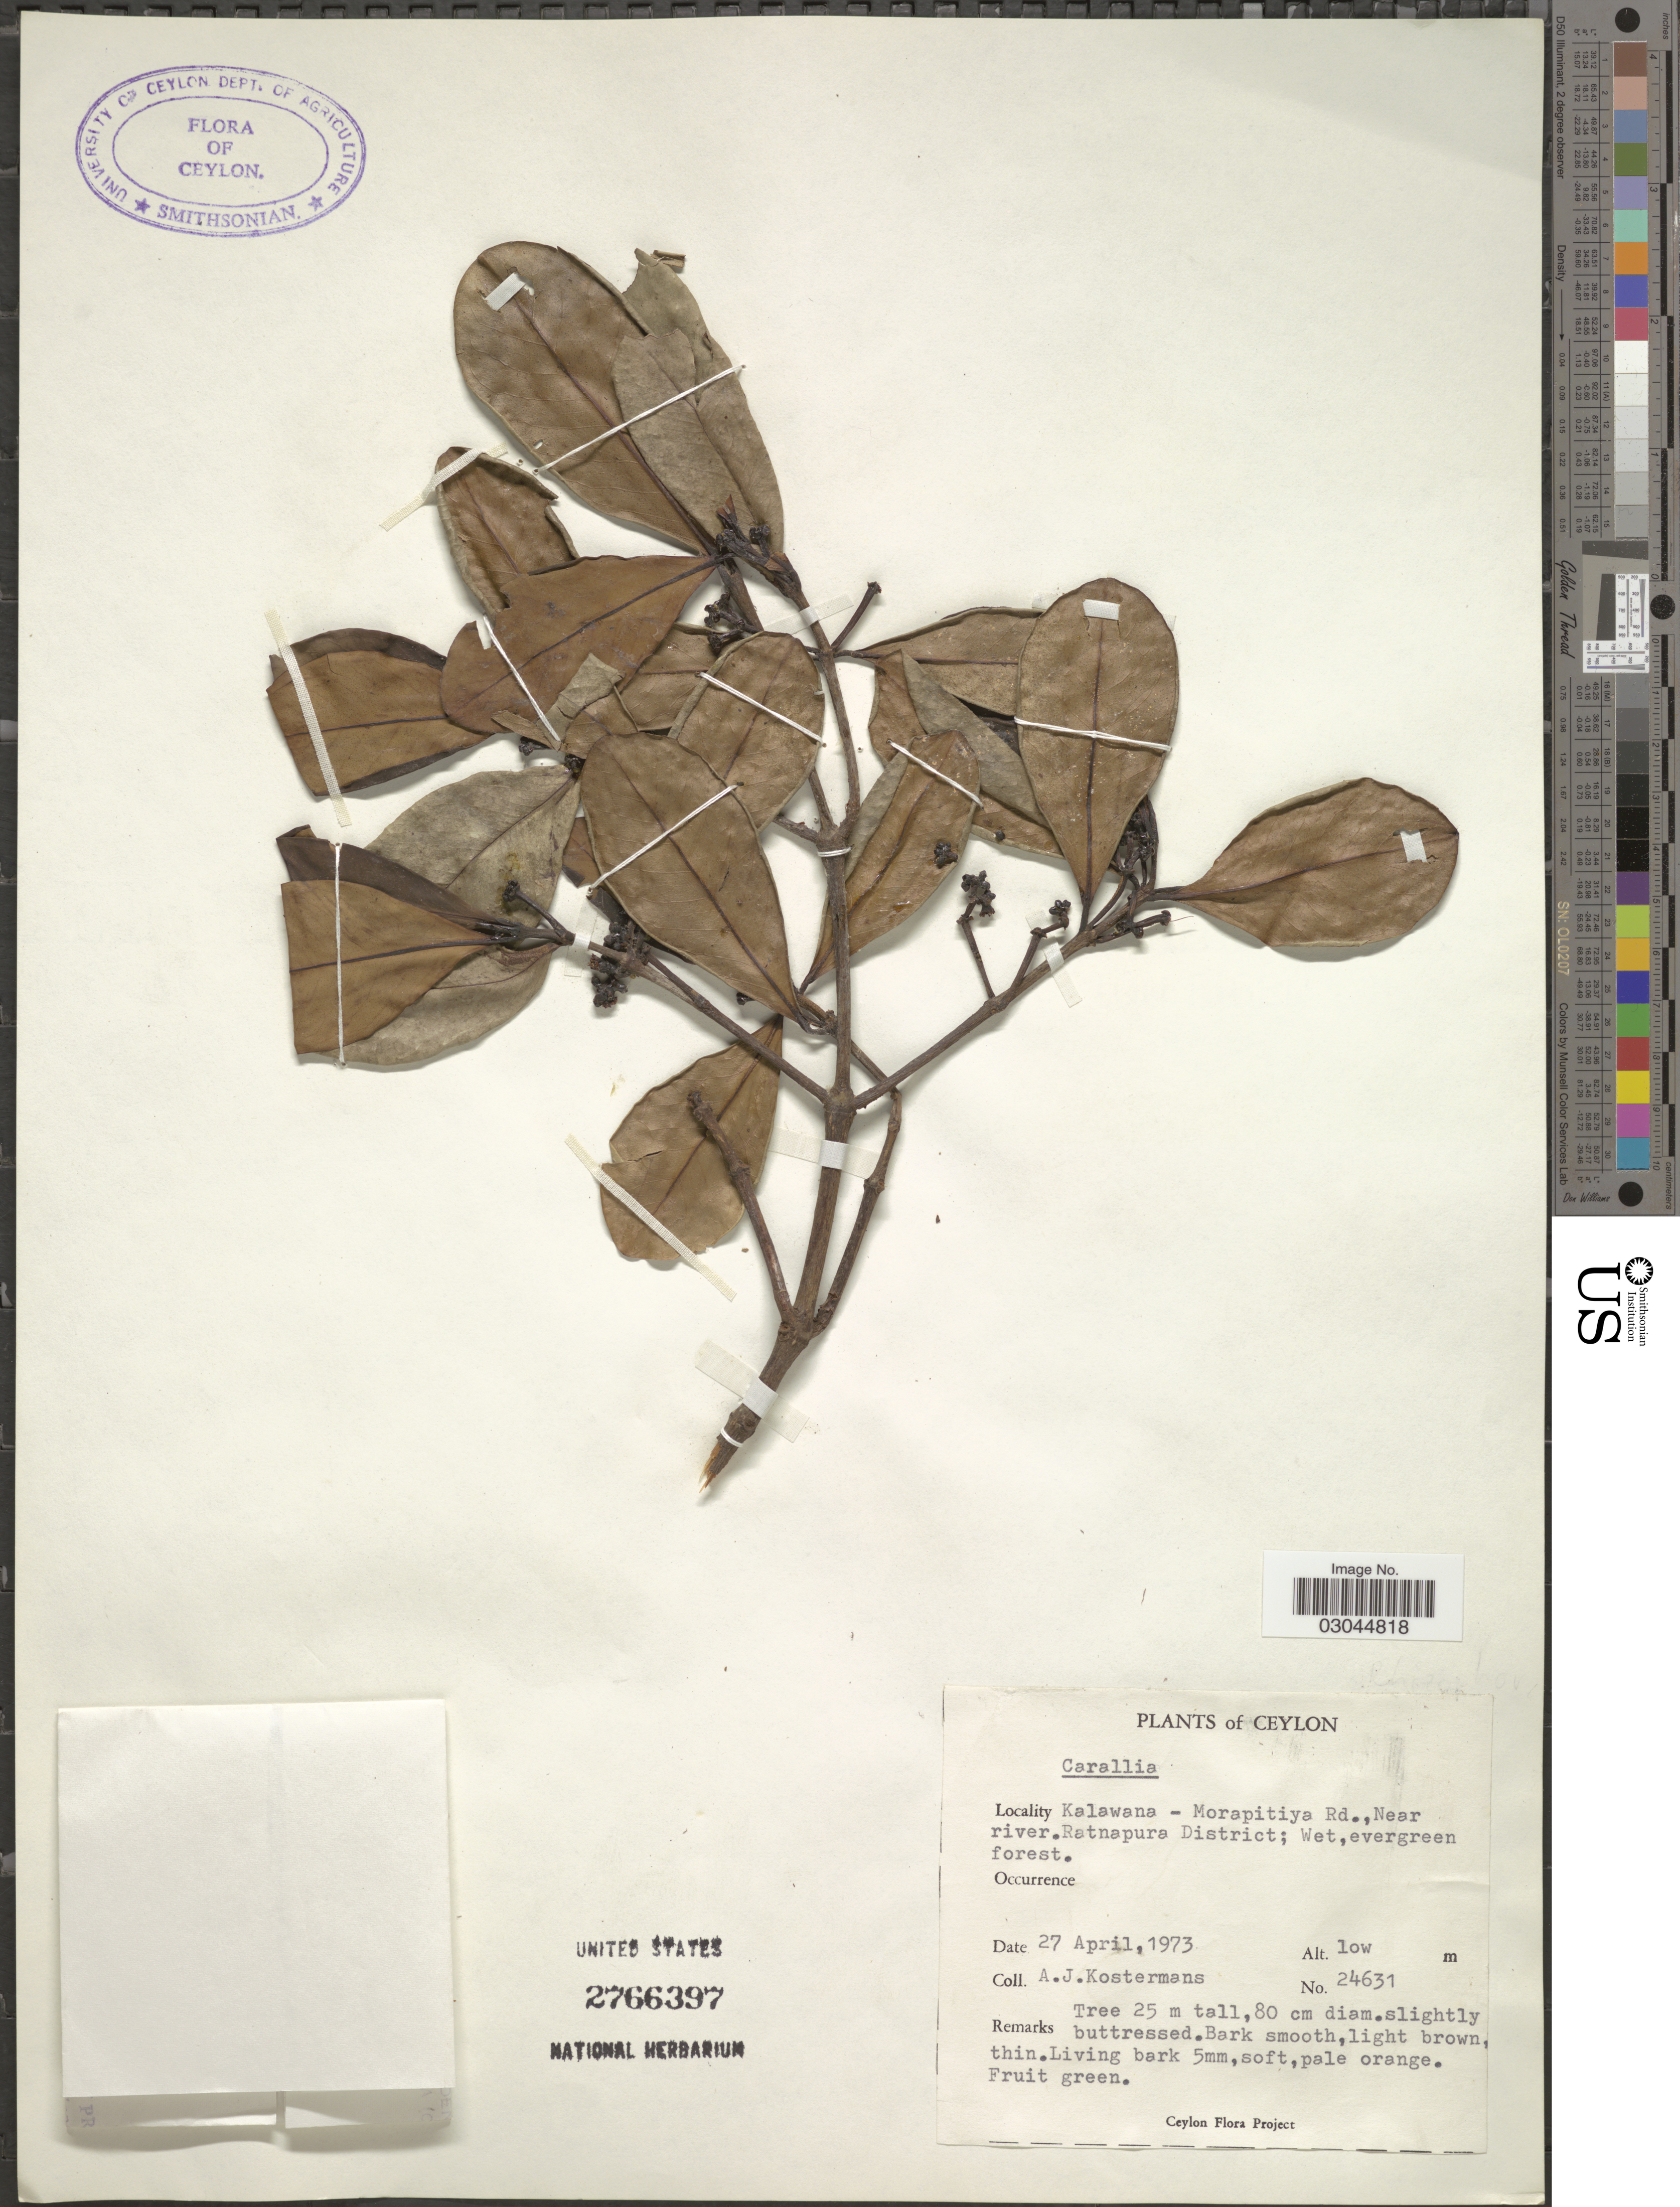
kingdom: Plantae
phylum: Tracheophyta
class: Magnoliopsida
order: Malpighiales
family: Rhizophoraceae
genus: Carallia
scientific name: Carallia sp.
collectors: A. J. G. Kostermans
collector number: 24631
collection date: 1973-04-27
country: Sri Lanka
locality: Ceylon. Kalawana - Morapitiya Rd., Near river. Ratnapura District.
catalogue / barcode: US 2766397